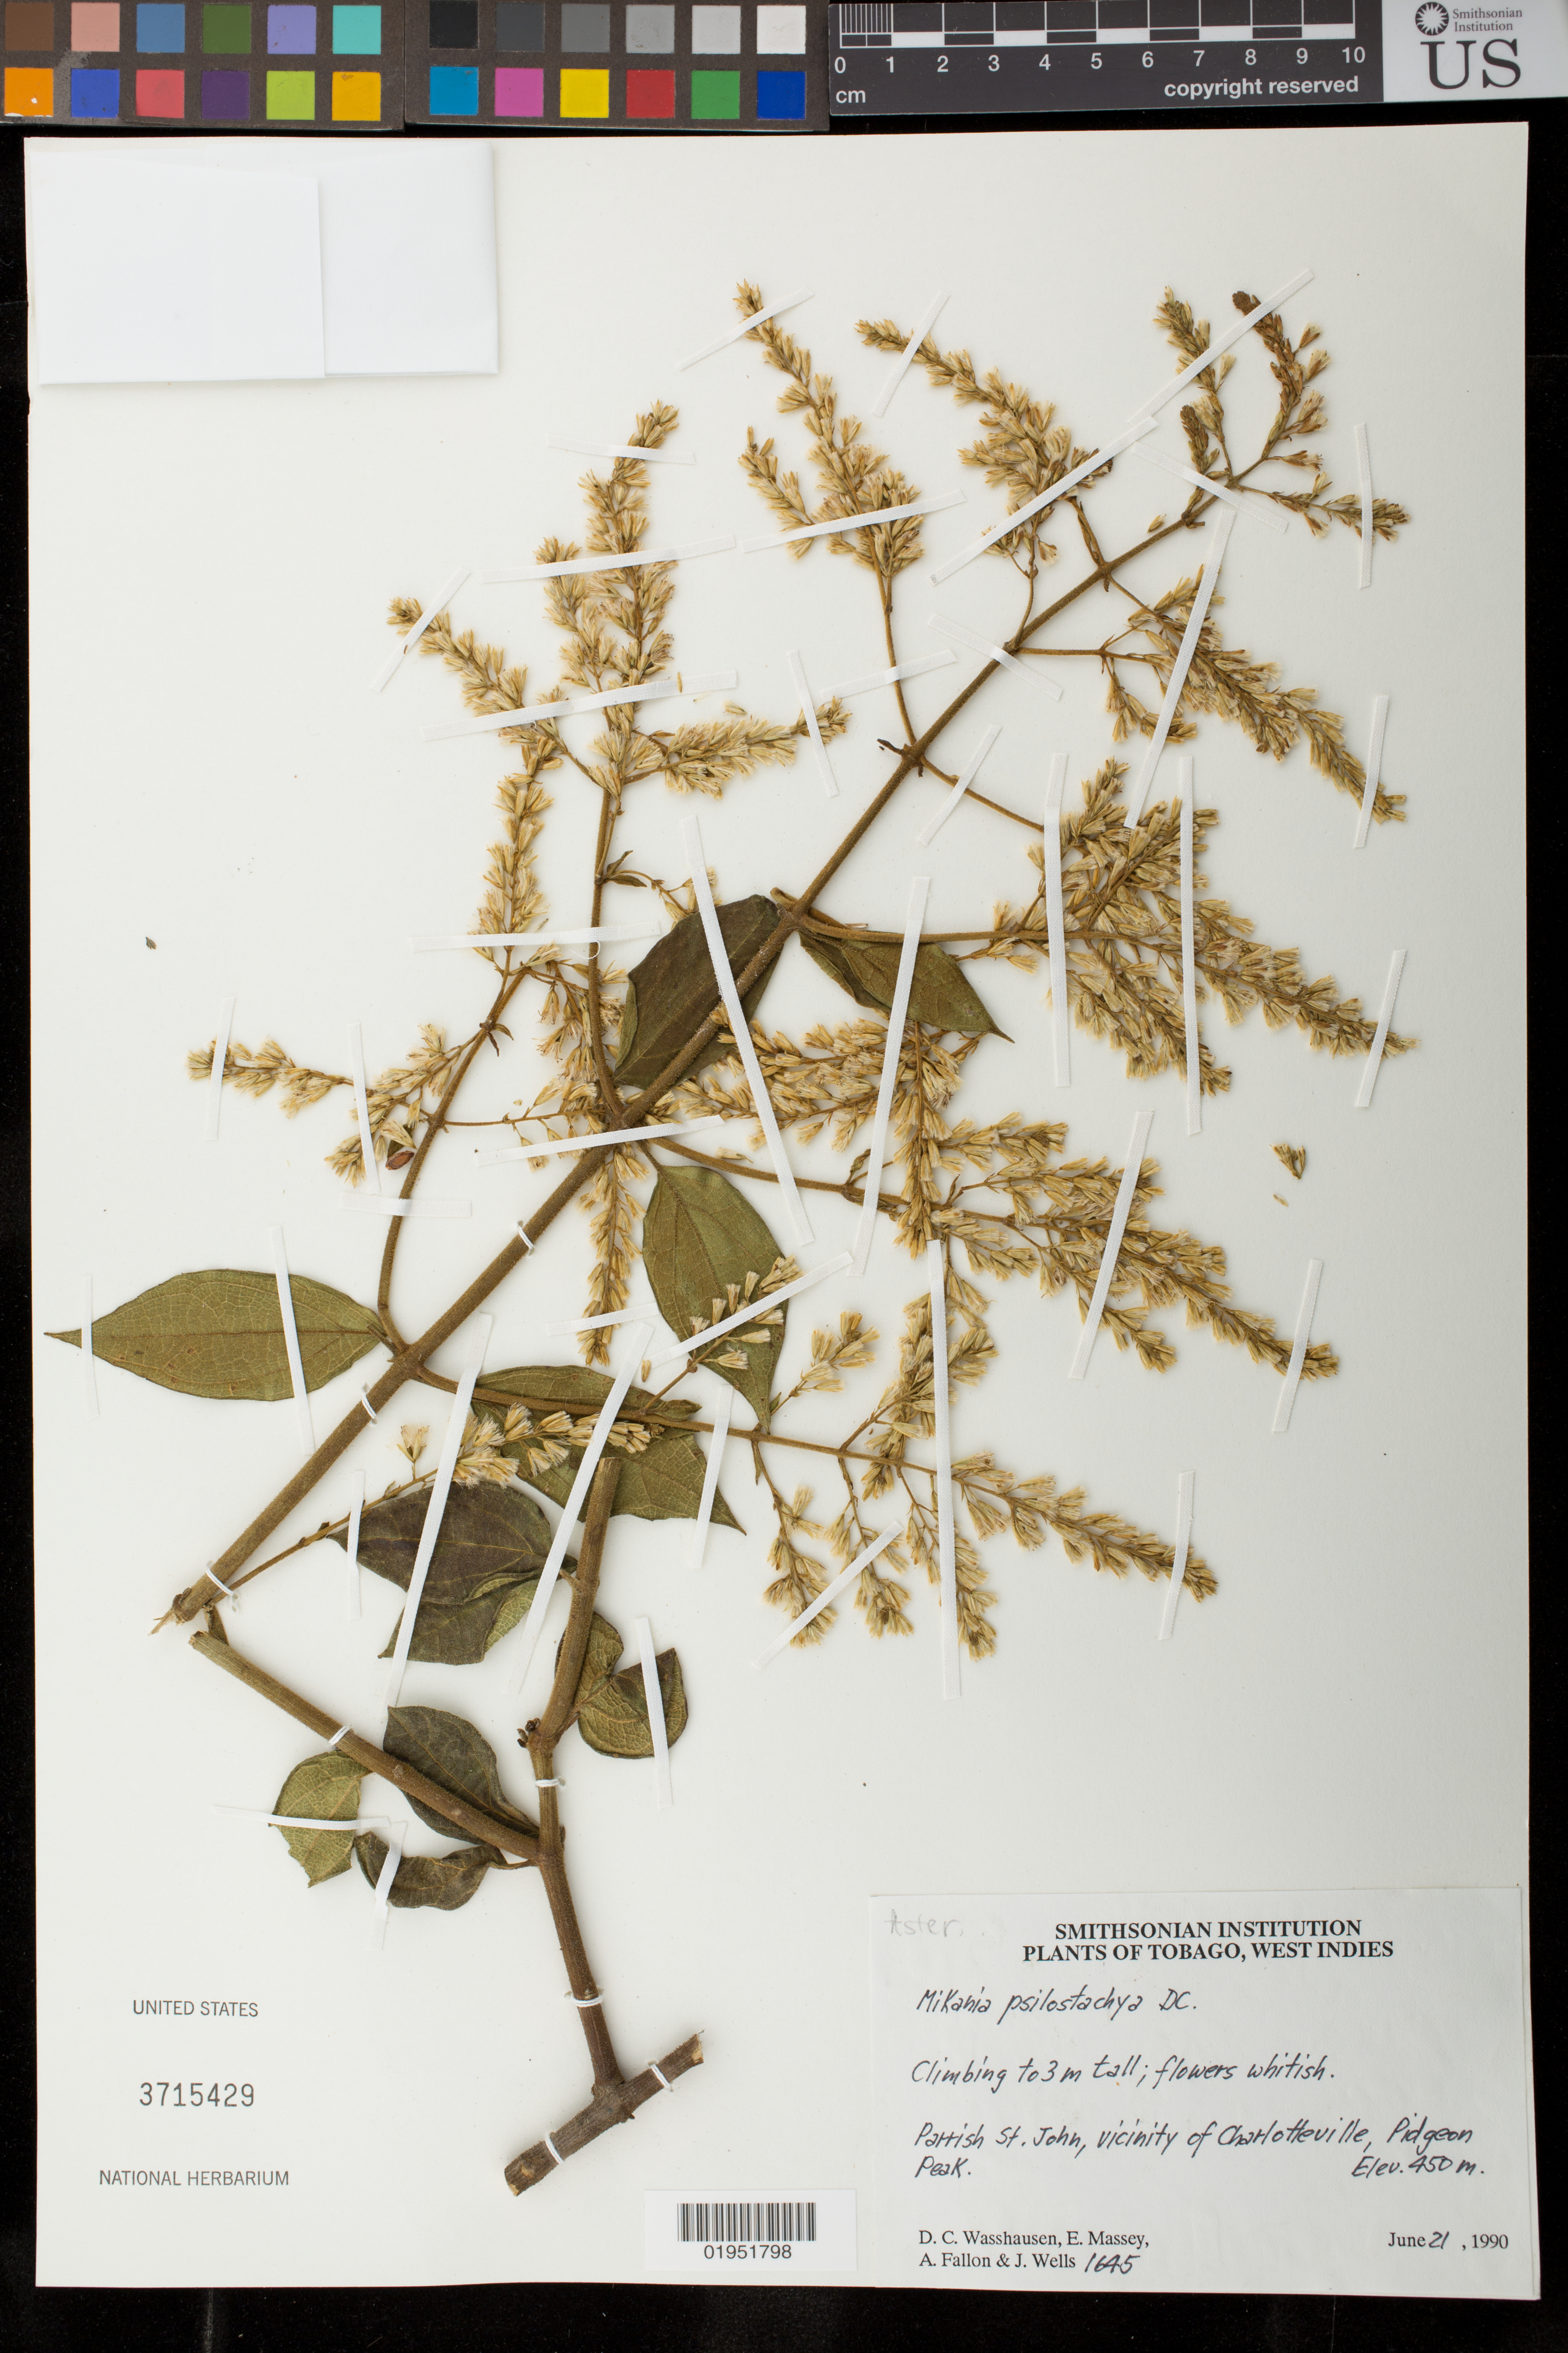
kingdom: Plantae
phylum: Tracheophyta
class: Magnoliopsida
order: Asterales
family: Asteraceae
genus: Mikania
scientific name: Mikania psilostachya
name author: DC.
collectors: D. C. Wasshausen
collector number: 1645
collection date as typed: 21 Jun 1990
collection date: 1990-06-21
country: Trinidad and Tobago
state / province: Tobago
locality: Parrish St. John, vicinity of Charlotteville, Pidgeon Peak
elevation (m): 450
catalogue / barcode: US 3715429